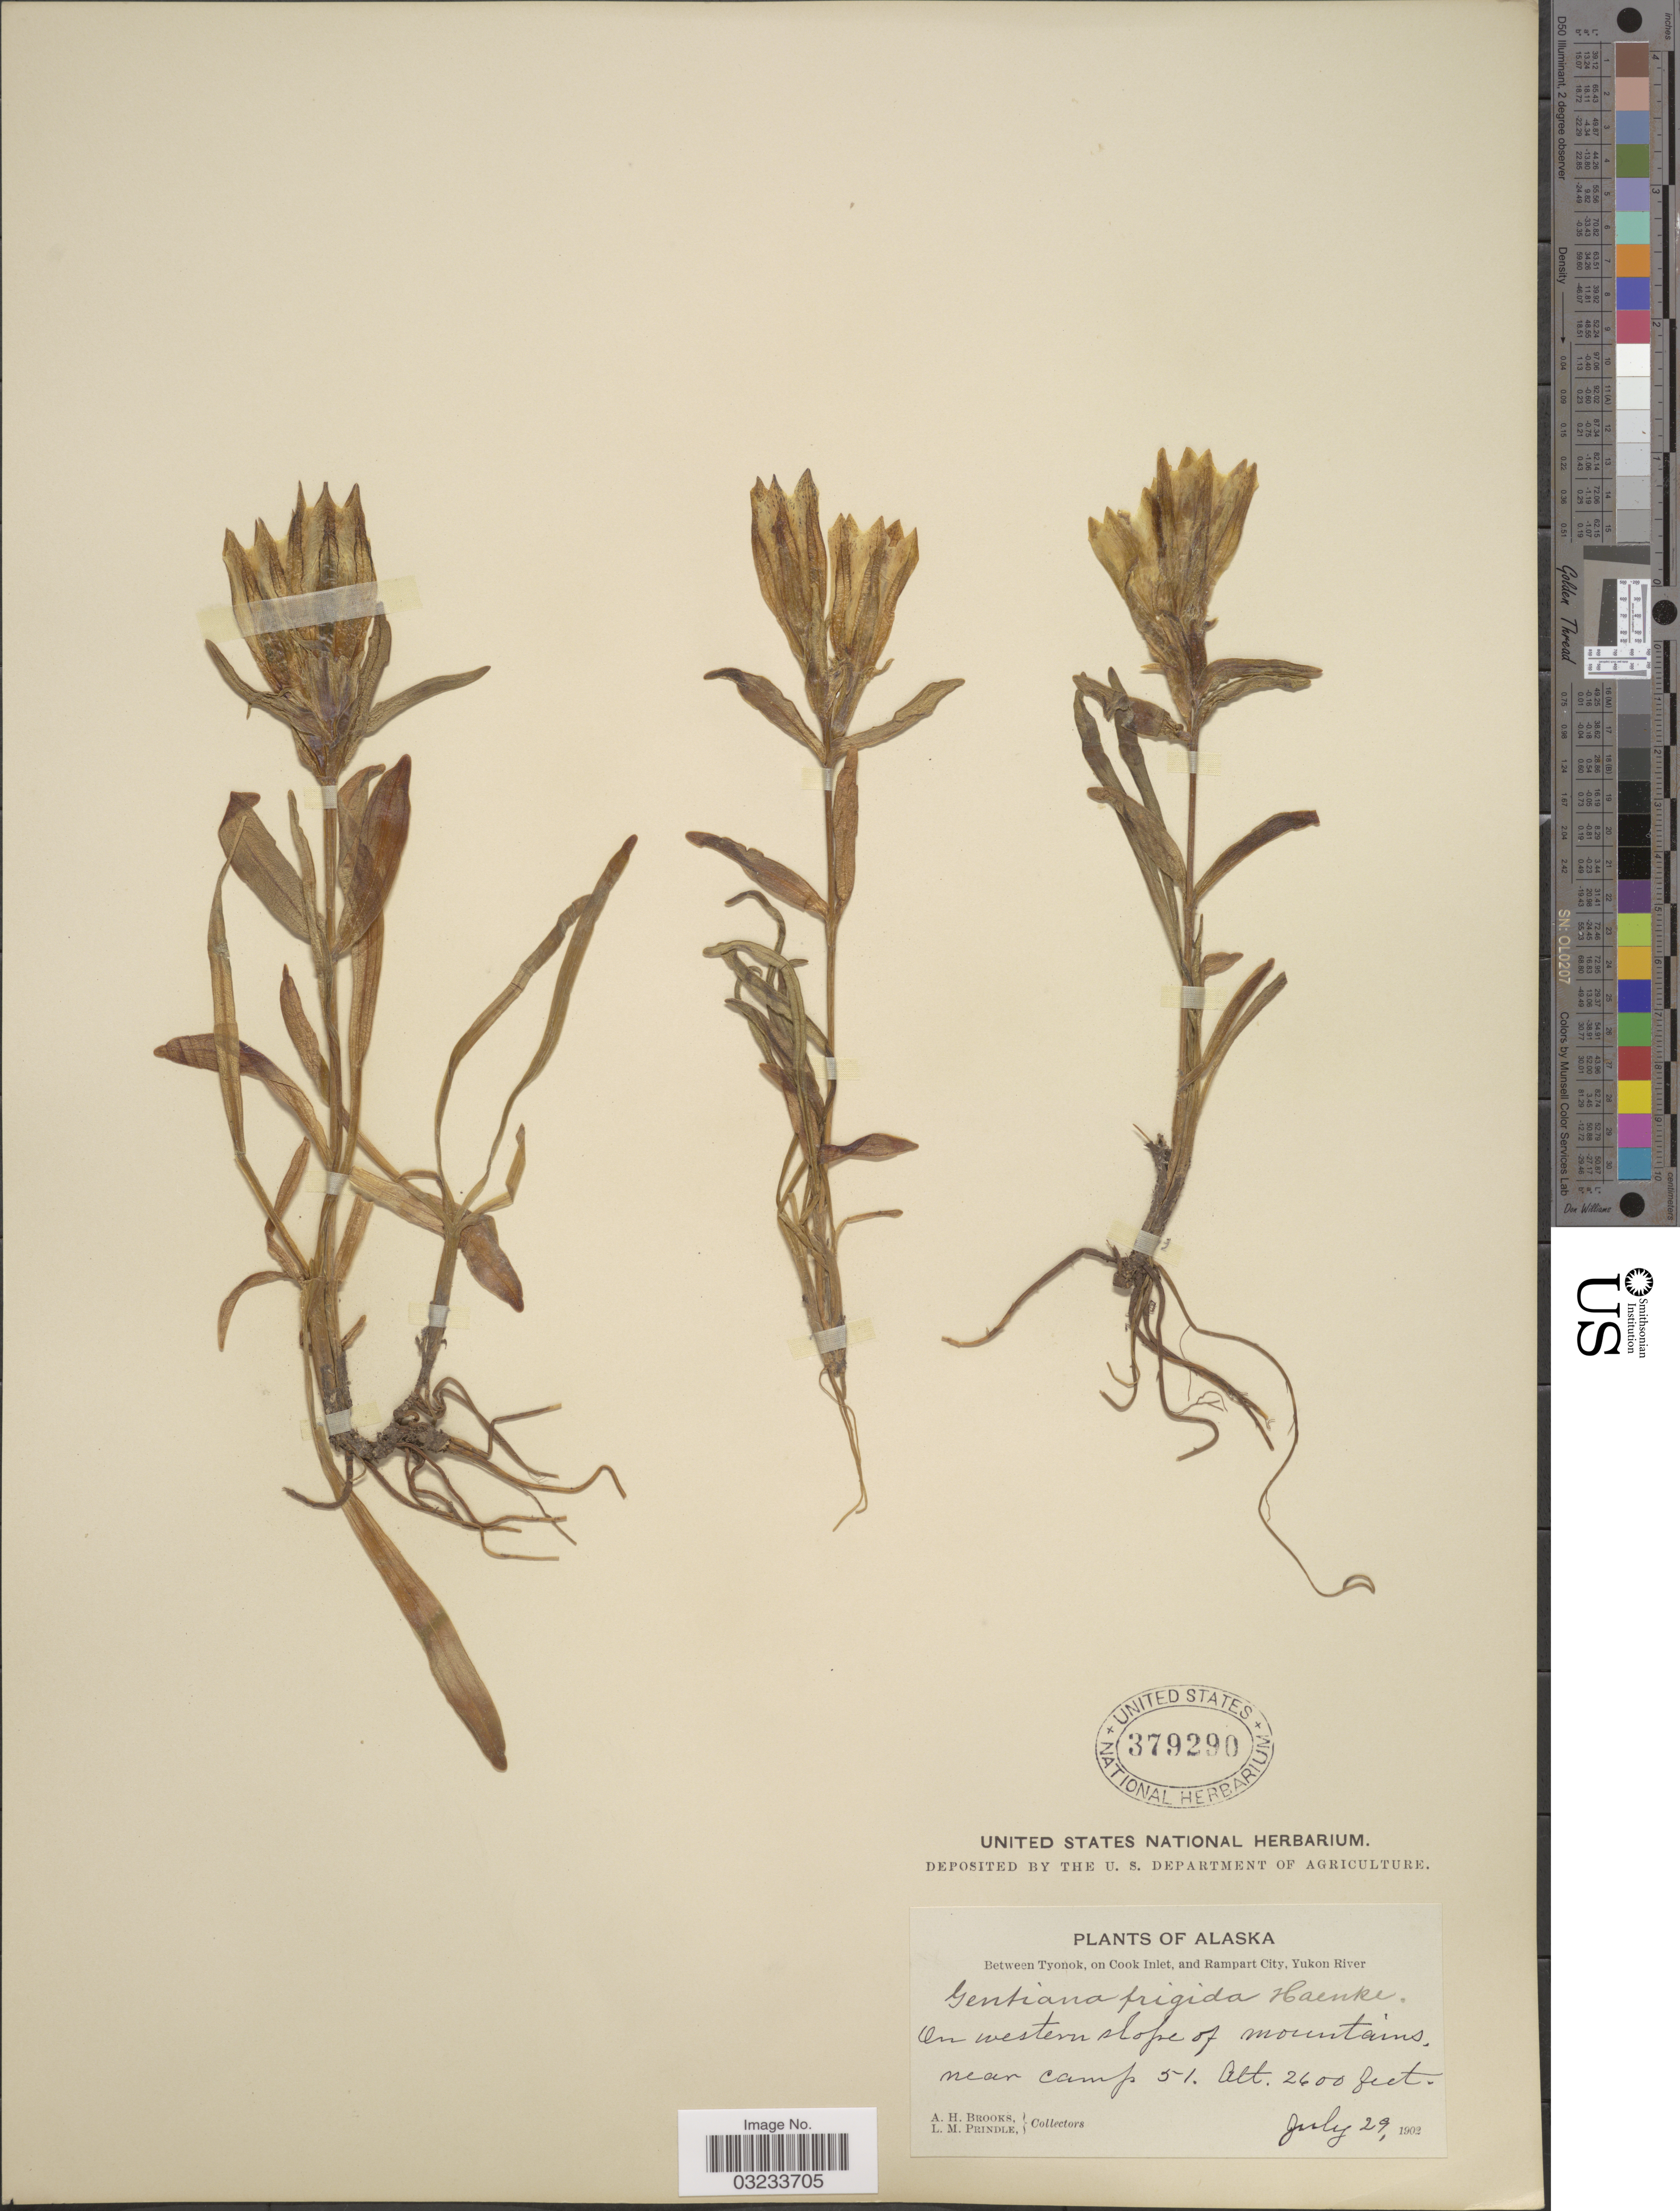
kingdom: Plantae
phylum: Tracheophyta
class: Magnoliopsida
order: Gentianales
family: Gentianaceae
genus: Gentiana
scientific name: Gentiana algida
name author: Pall.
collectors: A. Brooks & L. Prindle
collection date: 1902-07-29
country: United States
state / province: Alaska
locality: Between Tyonok, on Cook Inlet, and Rampart City, Yukon River. On western slope of mountains, near camp 51.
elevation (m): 792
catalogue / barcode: US 379290